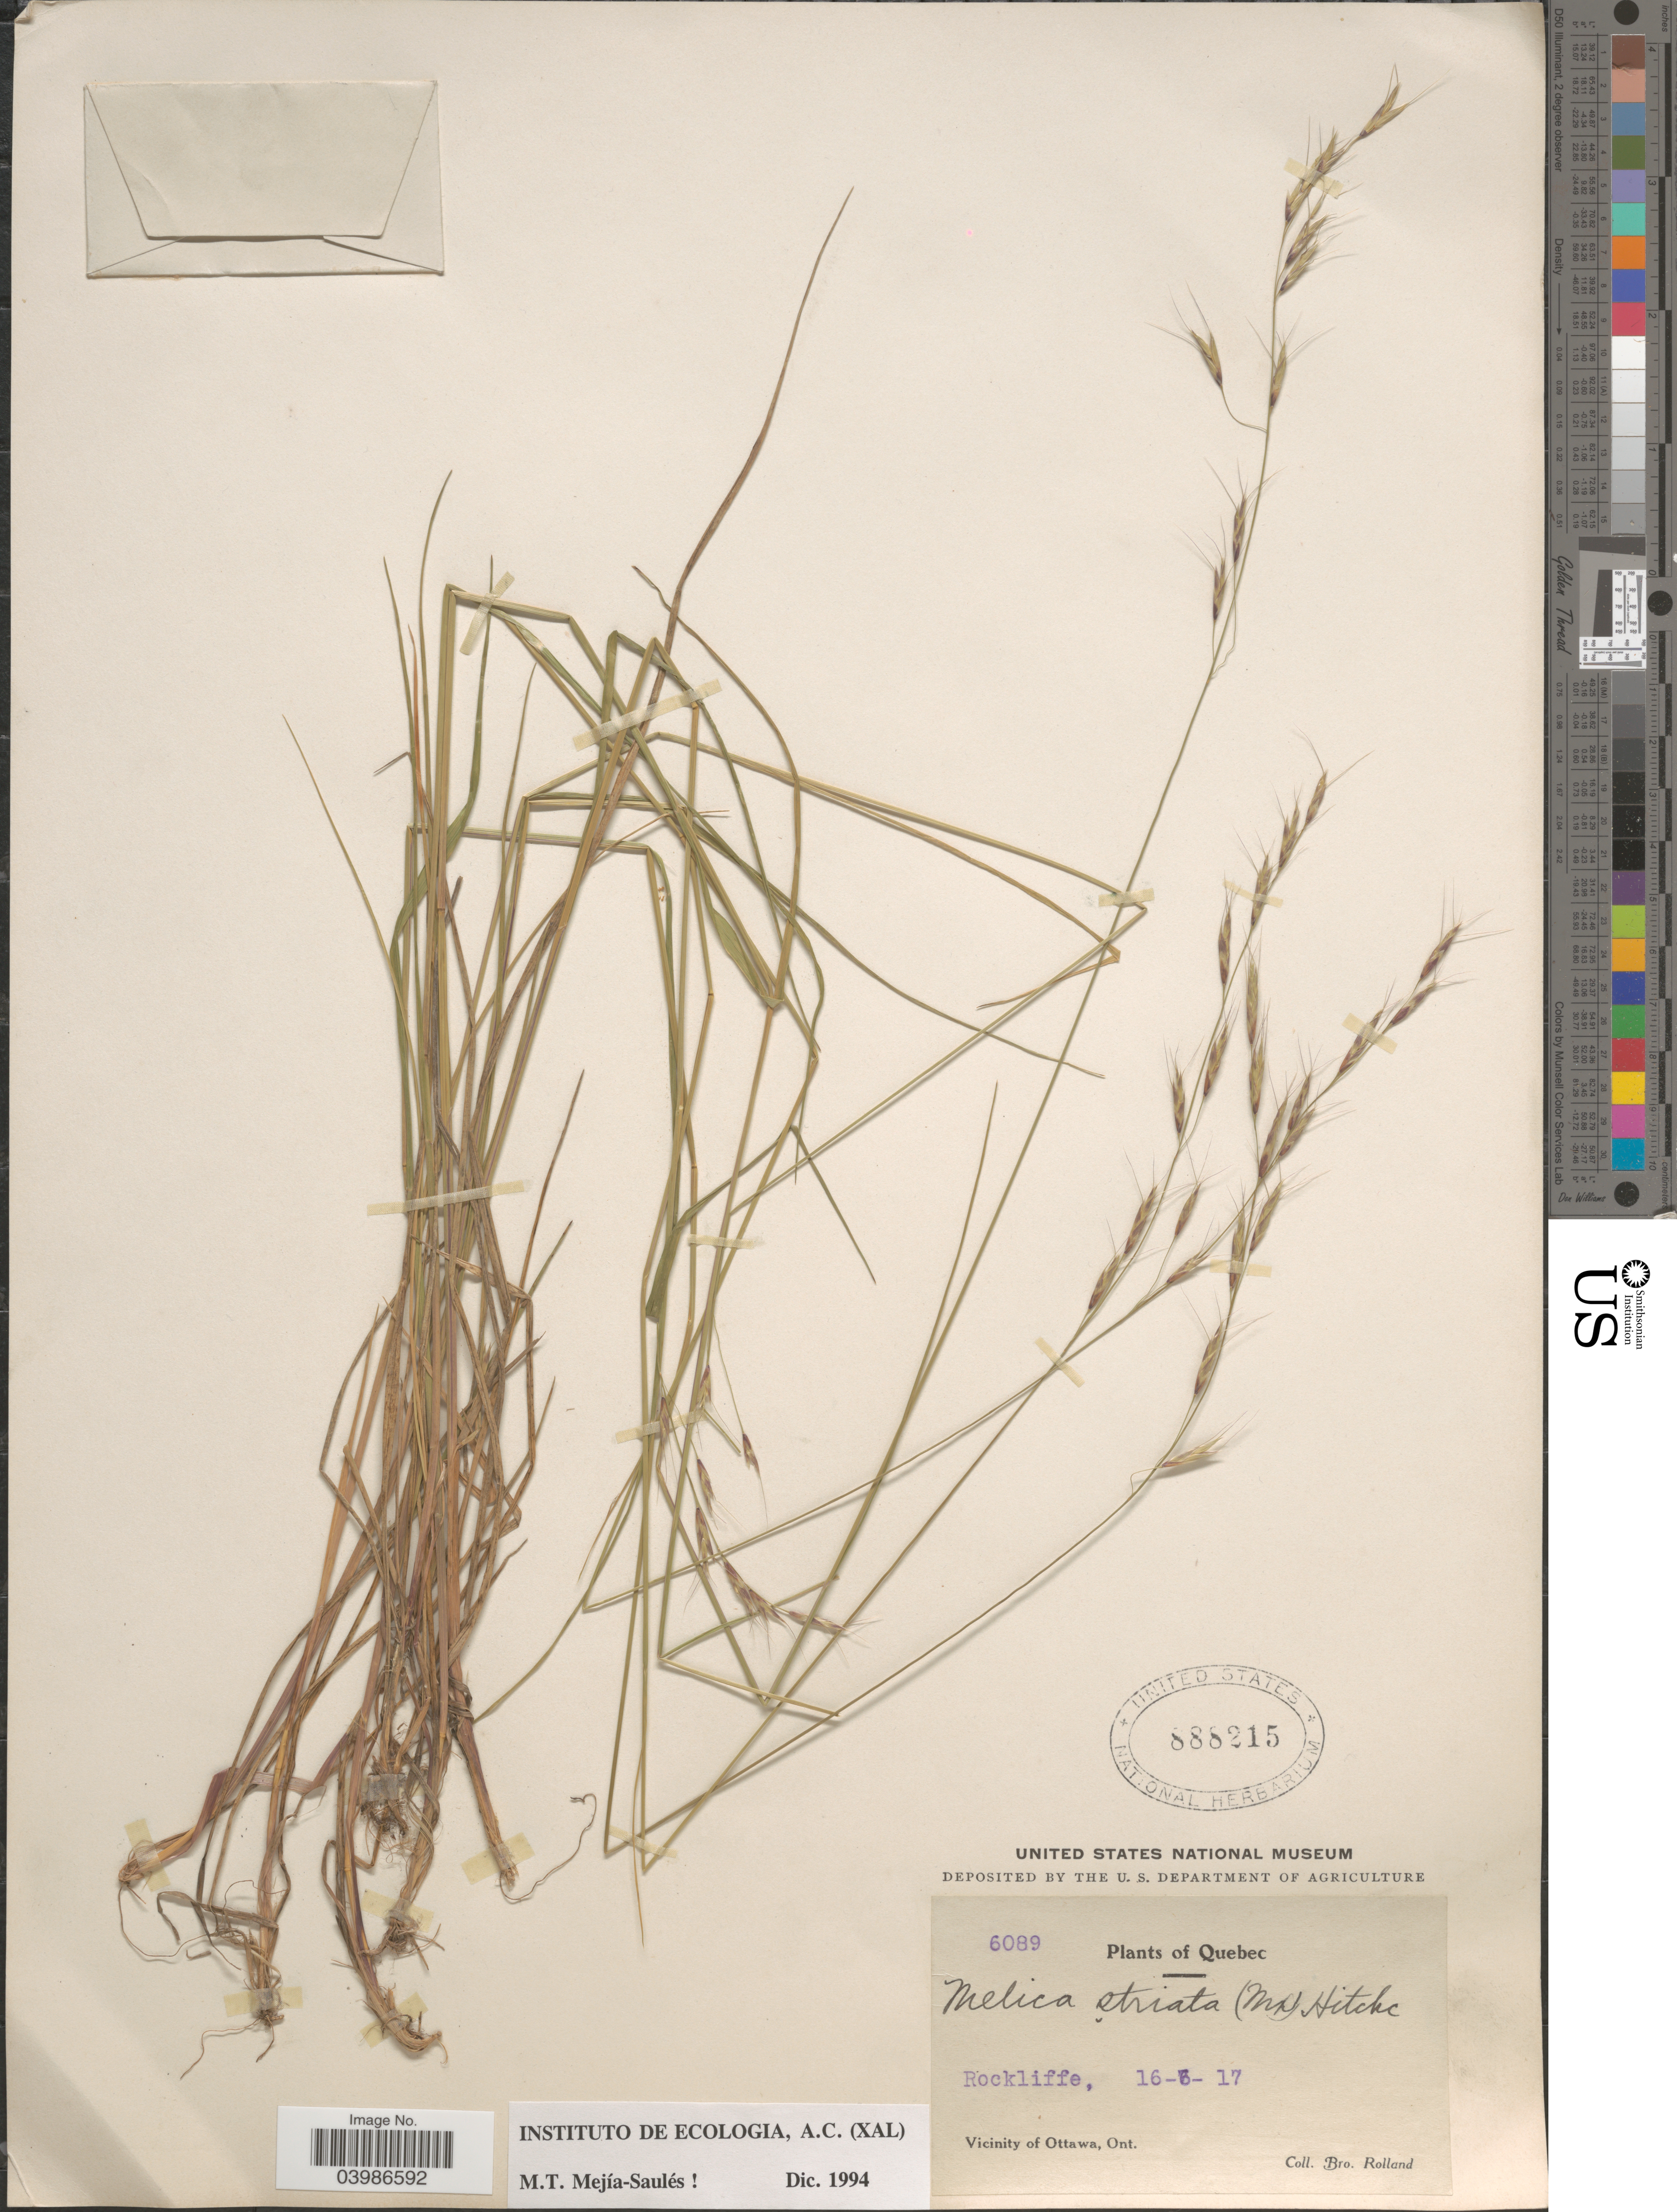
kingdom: Plantae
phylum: Tracheophyta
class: Liliopsida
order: Poales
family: Poaceae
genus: Melica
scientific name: Melica striata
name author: Hitchc.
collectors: B. Rolland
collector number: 6089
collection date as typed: Transcribed d/m/y: 16/6/17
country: Canada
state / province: Ontario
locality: Rockliffe, Vicinity of Ottawa.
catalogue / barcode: US 888215